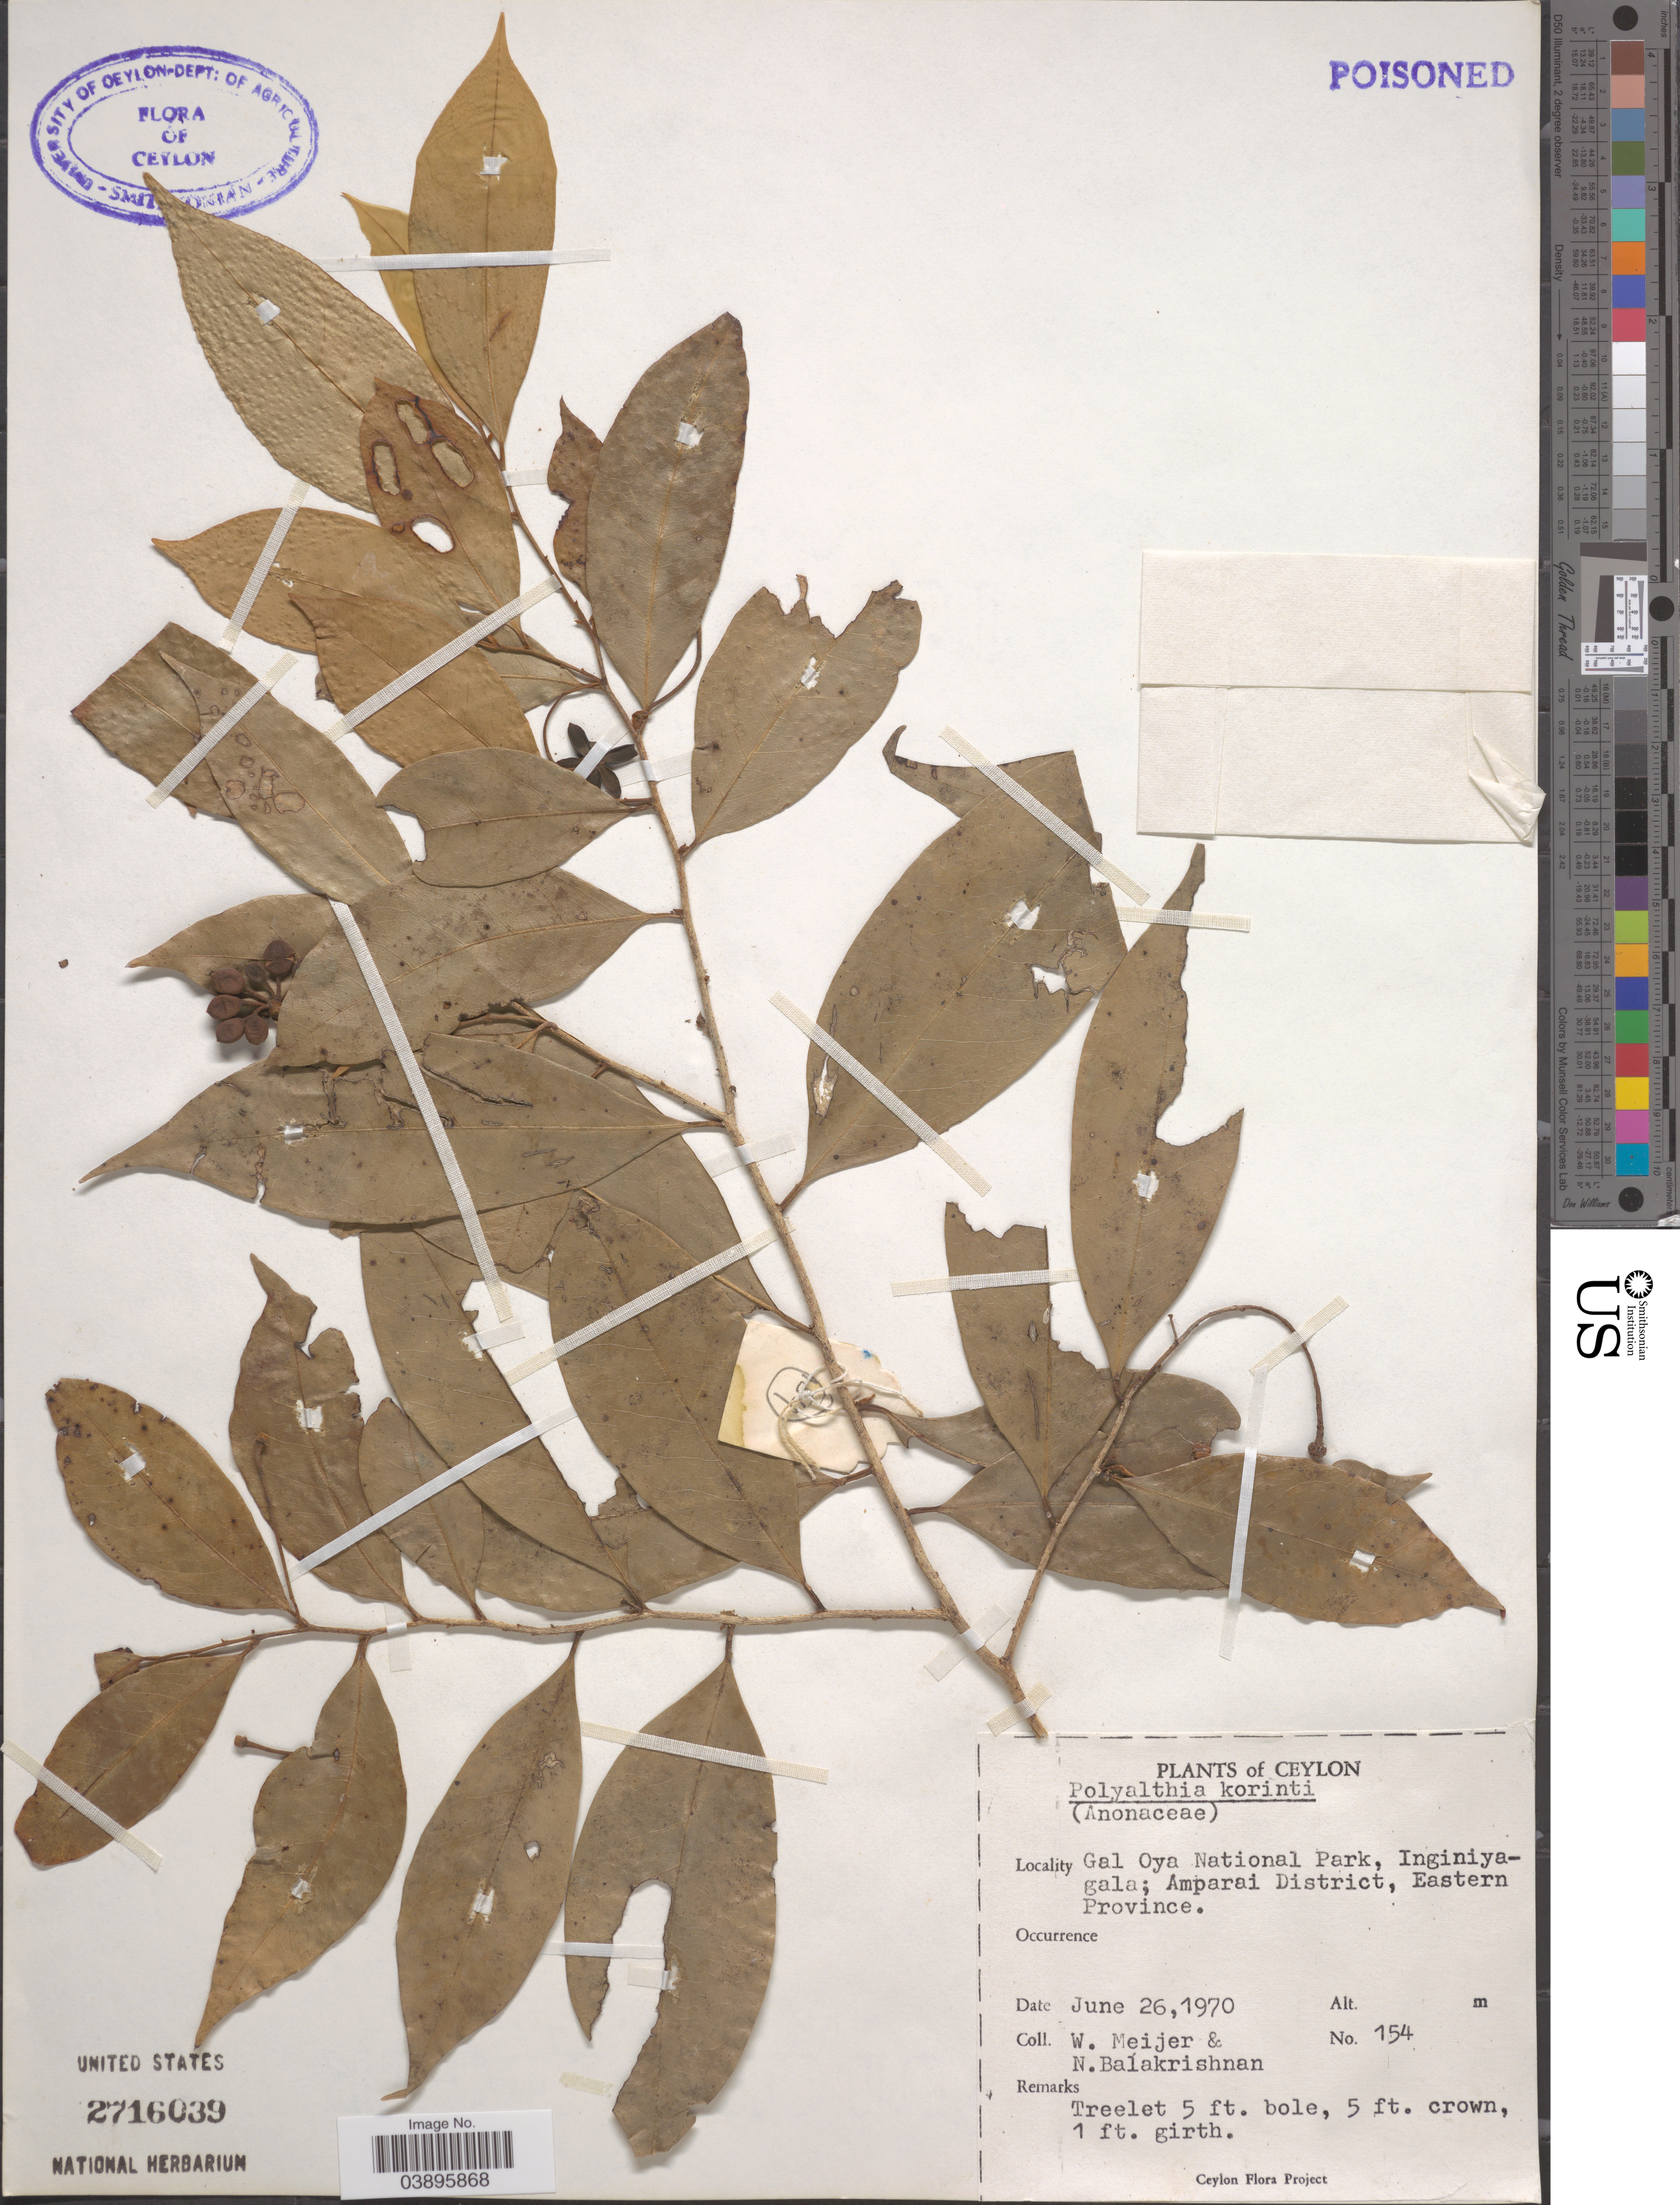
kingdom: Plantae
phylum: Tracheophyta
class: Magnoliopsida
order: Magnoliales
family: Annonaceae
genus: Polyalthia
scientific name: Polyalthia korinti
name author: (Dunal) Thwaites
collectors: W. Meijer & N. Balakrishnan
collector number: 154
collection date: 1970-06-26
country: Sri Lanka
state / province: Eastern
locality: Ceylon. Gal Oya National Park, Inginiyagala; Amparai District.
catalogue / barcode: US 2716039